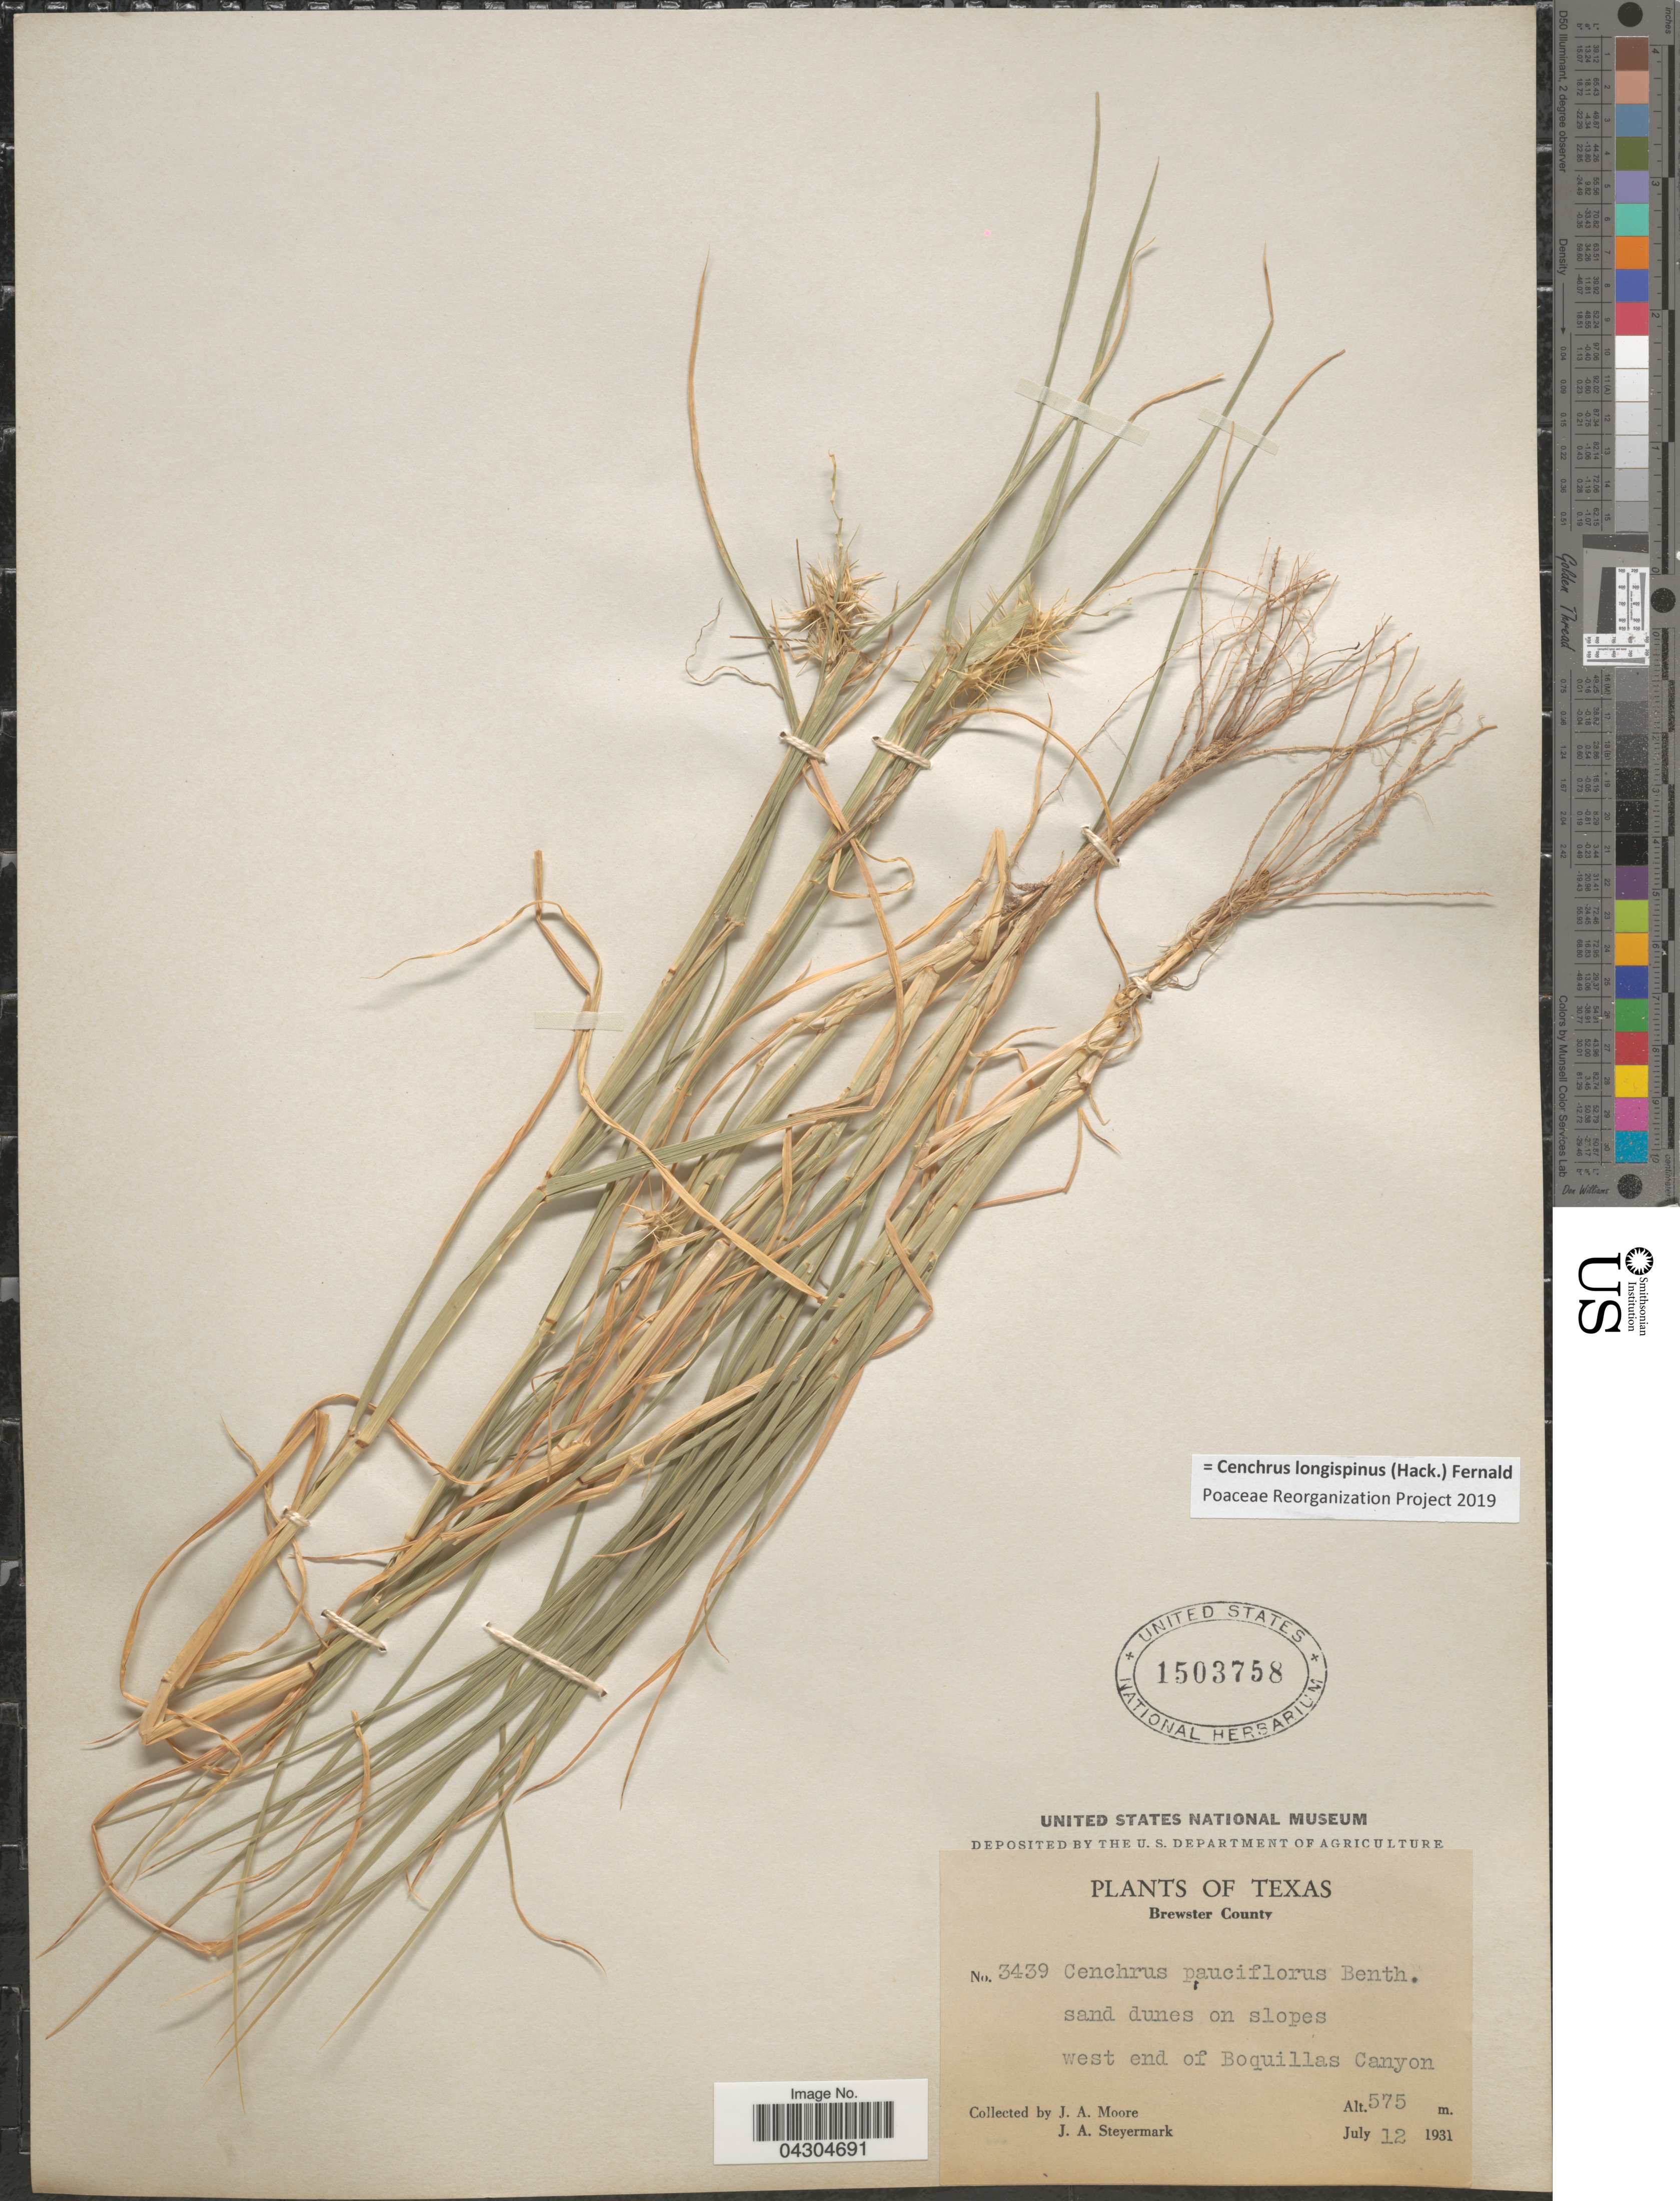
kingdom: Plantae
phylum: Tracheophyta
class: Liliopsida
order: Poales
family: Poaceae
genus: Cenchrus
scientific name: Cenchrus longispinus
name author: (Hack.) Fernald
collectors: J. A. Moore & J. Steyermark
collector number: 3439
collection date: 1931-07-12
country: United States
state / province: Texas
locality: Brewster County. Sand dunes on slopes. West end of Boquillas Canyon.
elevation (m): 575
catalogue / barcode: US 1503758